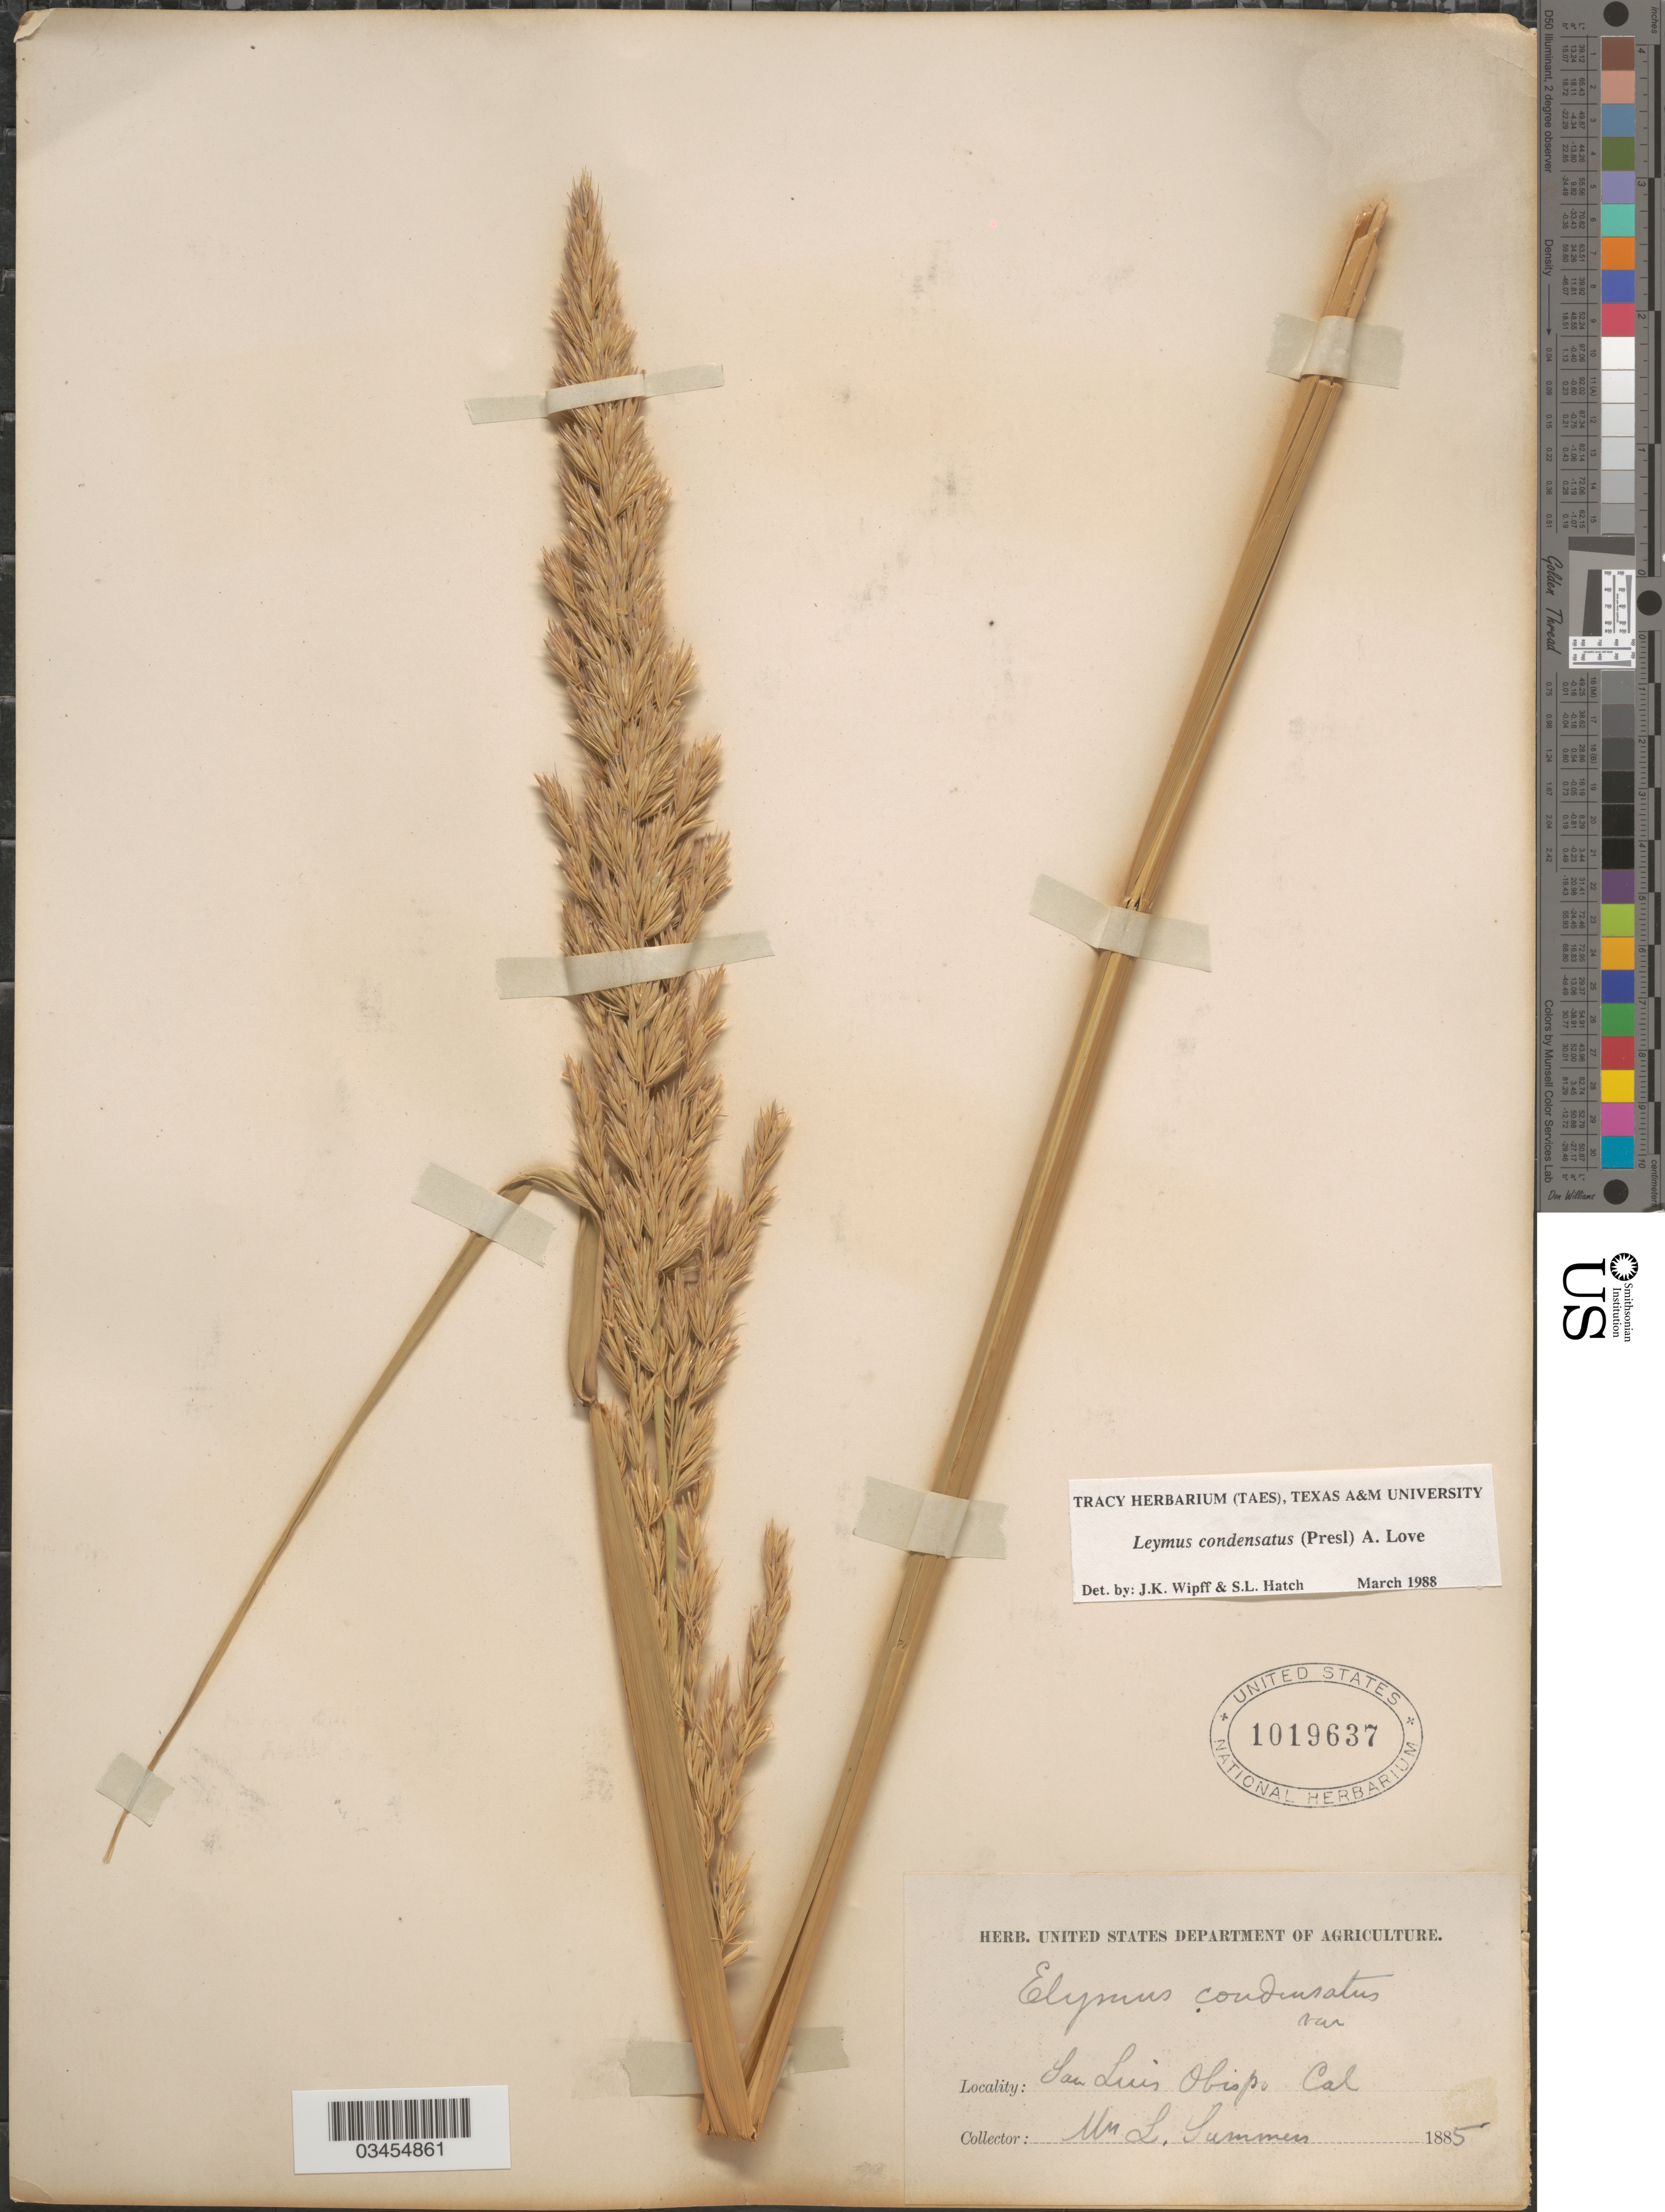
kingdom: Plantae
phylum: Tracheophyta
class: Liliopsida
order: Poales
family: Poaceae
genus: Leymus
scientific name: Leymus condensatus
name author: (J. Presl) Á. Löve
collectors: L. Summers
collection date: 1885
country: United States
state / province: California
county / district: San Luis Obispo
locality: San Luis Obispo.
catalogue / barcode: US 1019637